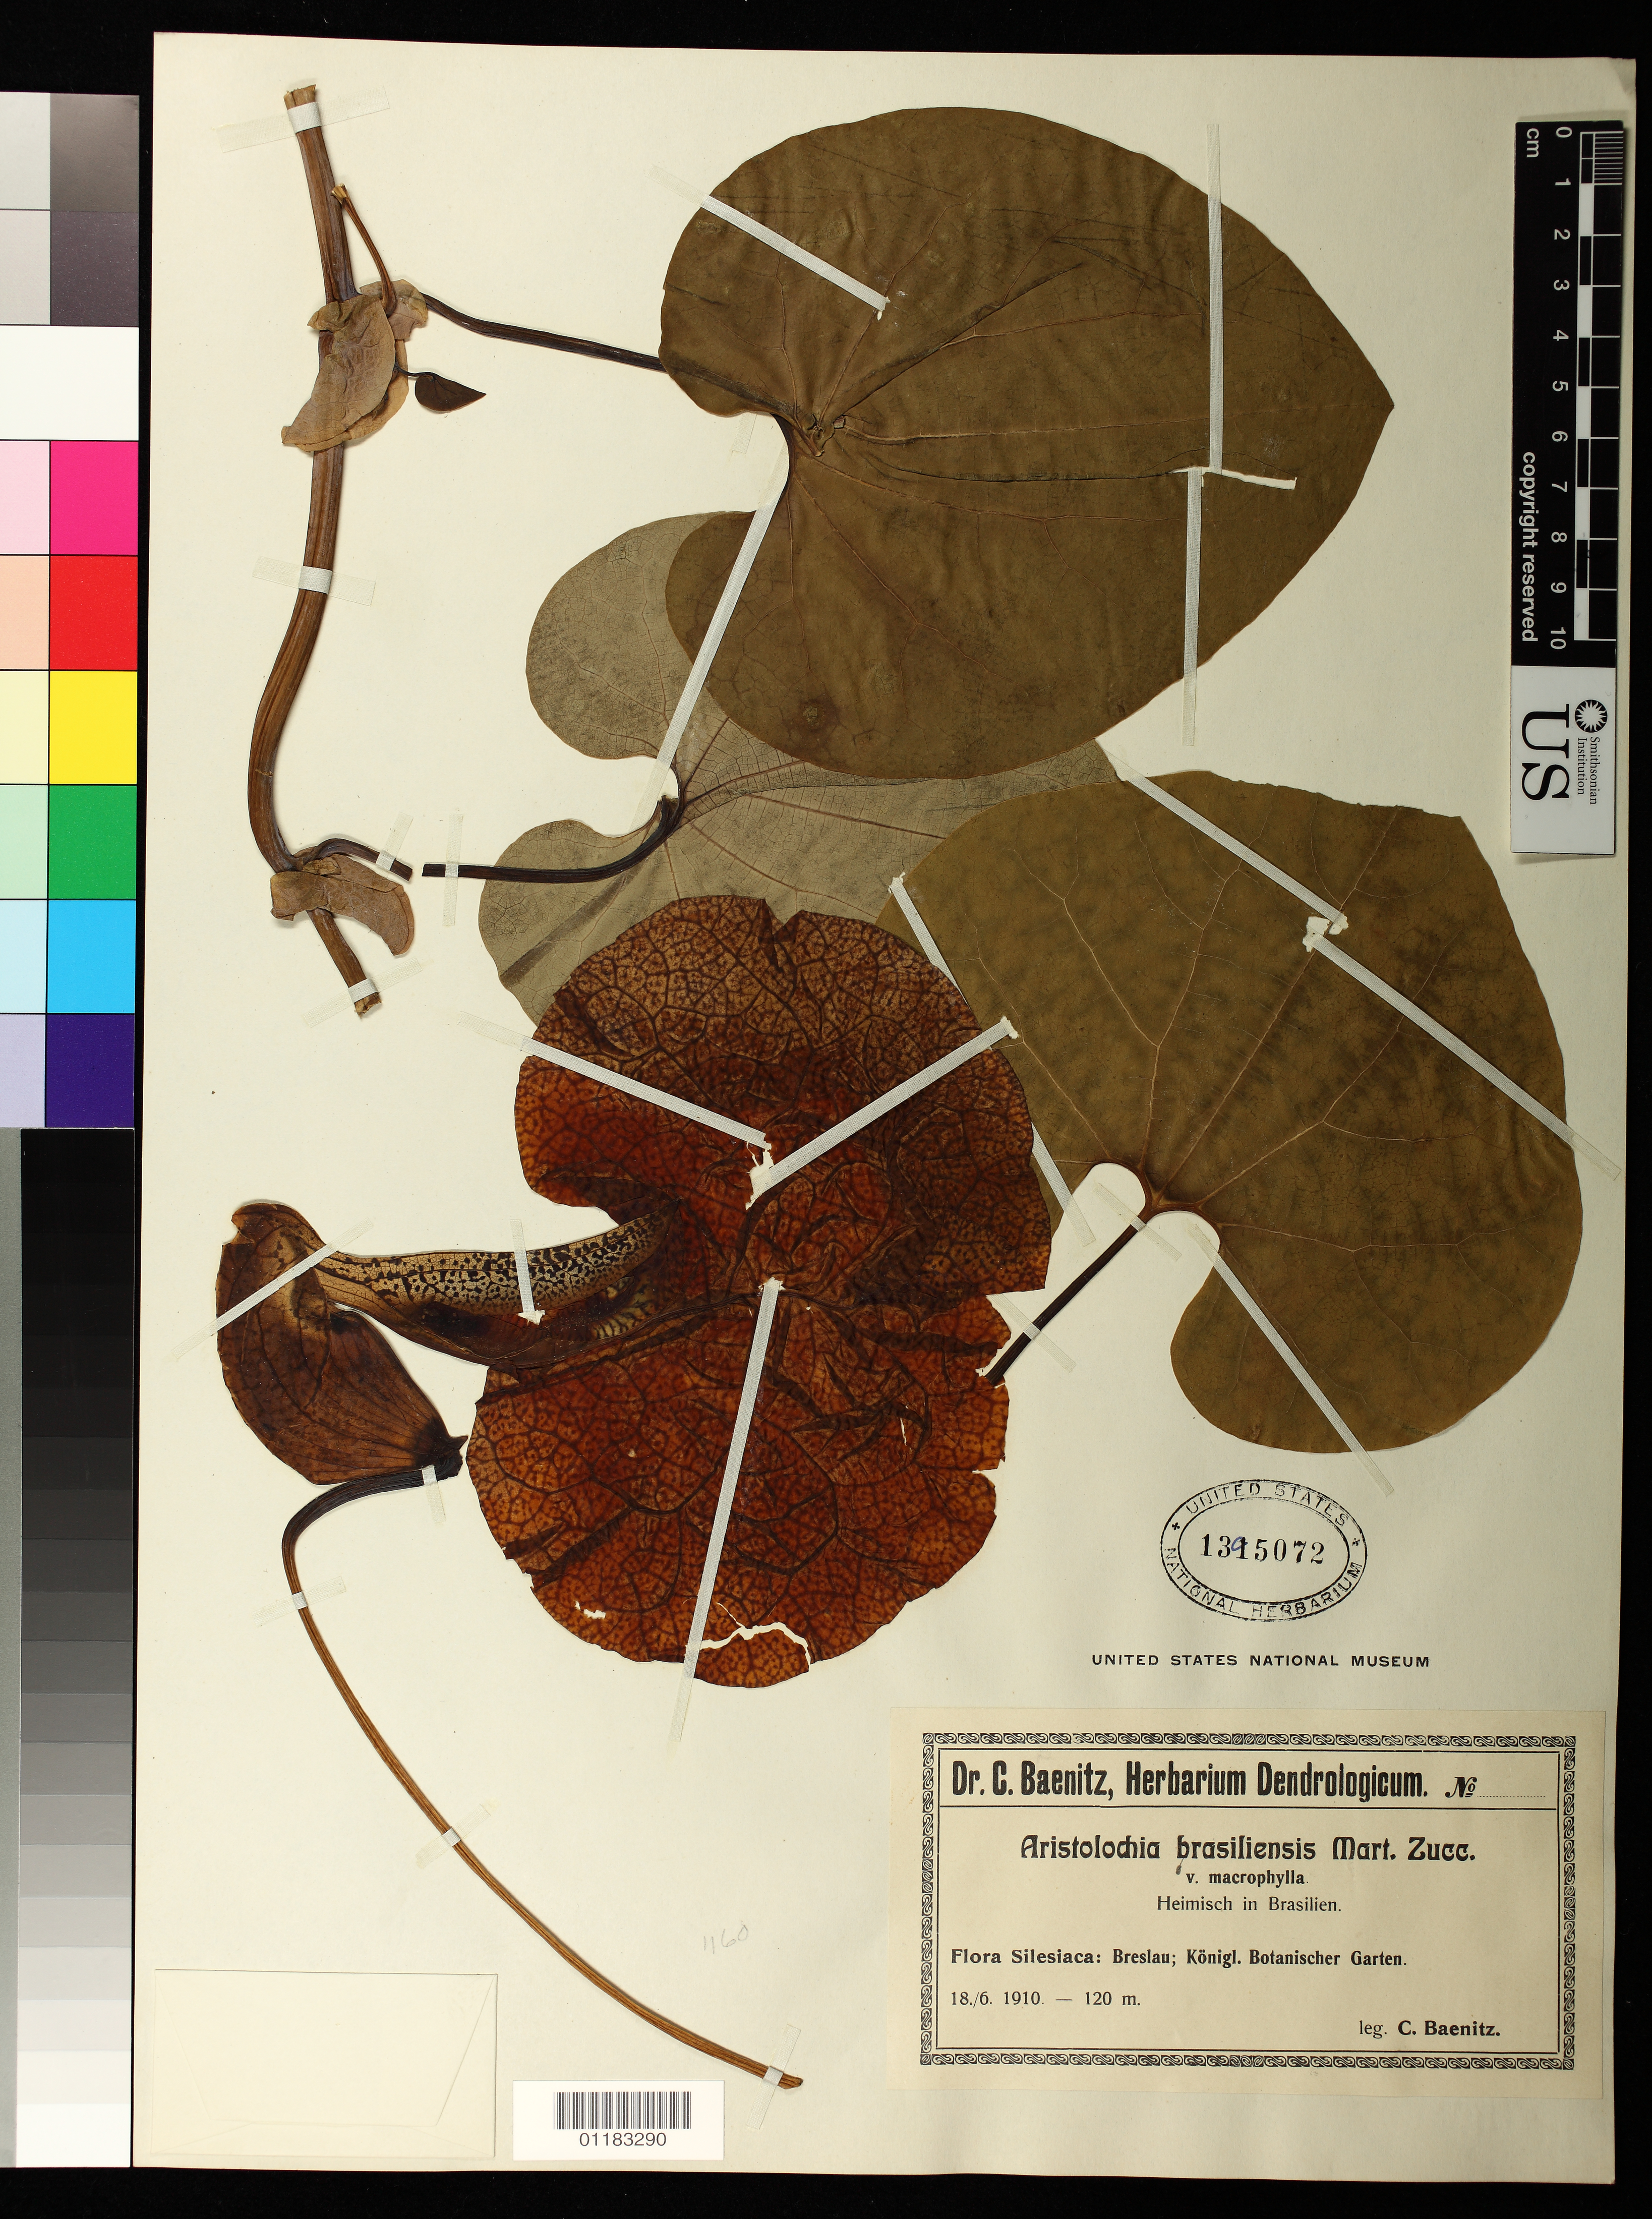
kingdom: Plantae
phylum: Tracheophyta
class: Magnoliopsida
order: Piperales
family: Aristolochiaceae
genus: Aristolochia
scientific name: Aristolochia brasiliensis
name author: Mart.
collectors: C. G. Baenitz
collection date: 1910-06-18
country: Poland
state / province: Dolnoslaskie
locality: Flora Silesiaca: Breslau; Konig. Botanischer Garten.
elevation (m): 120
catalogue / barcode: US 1395072